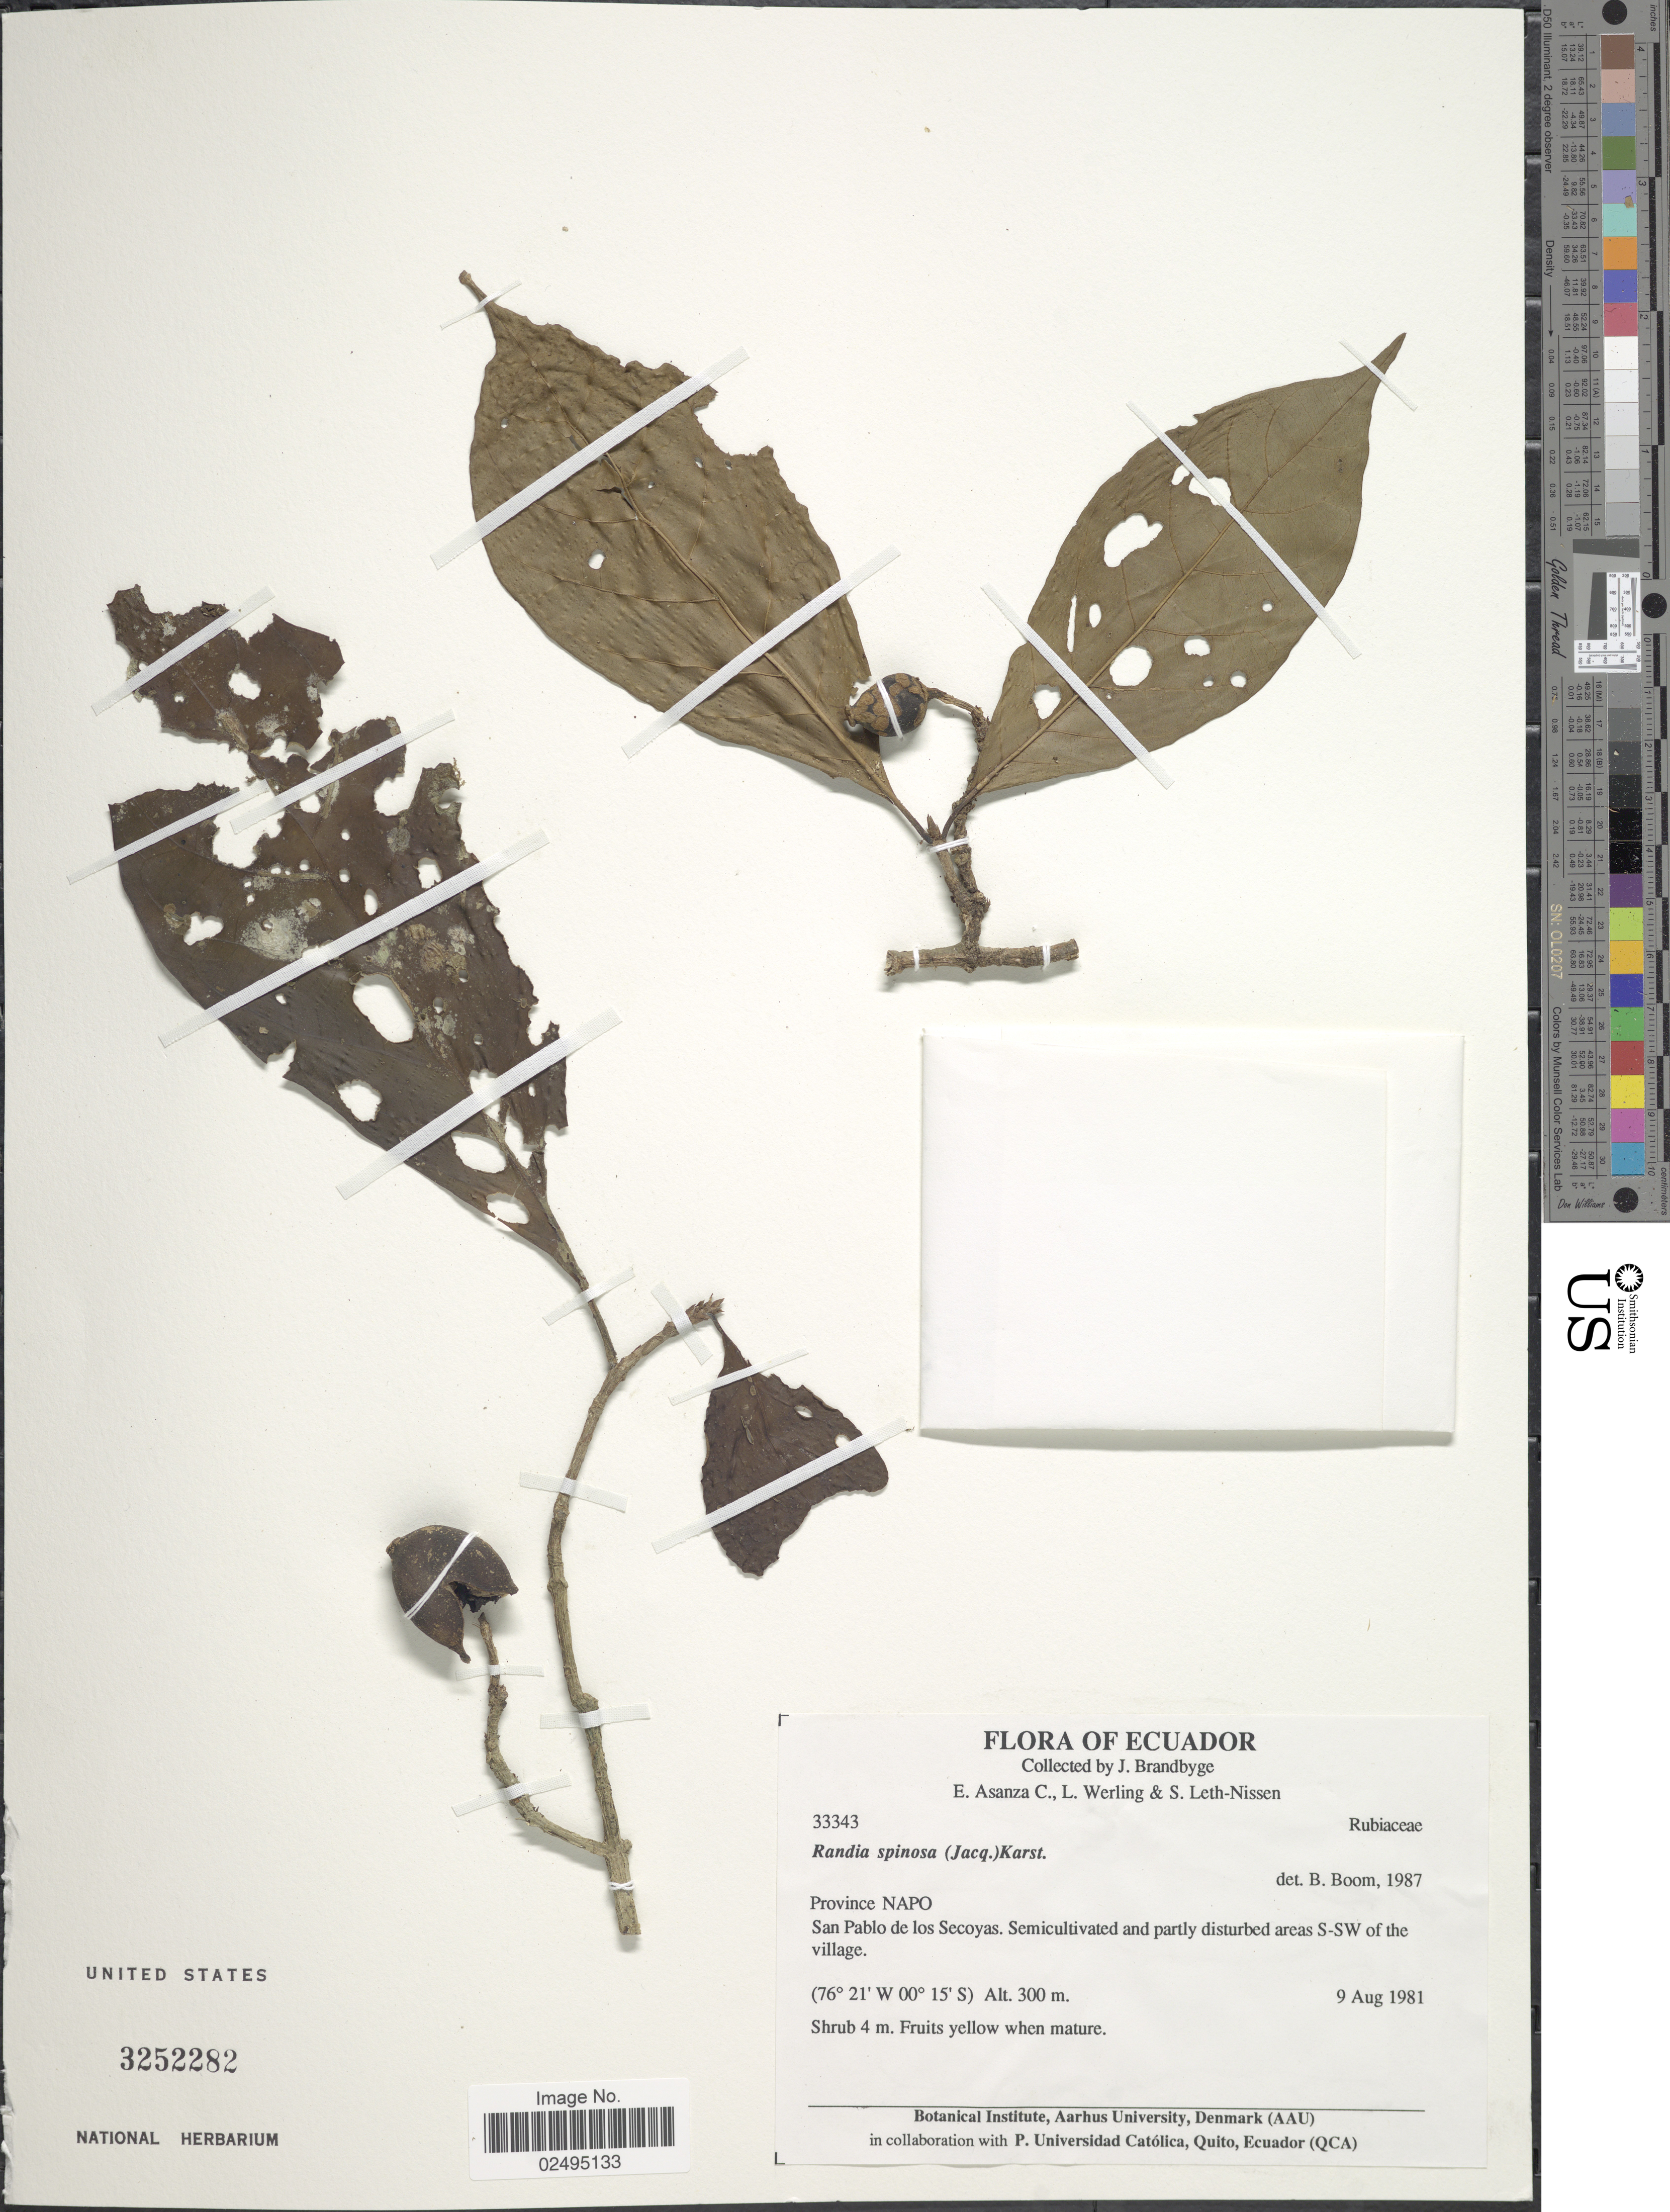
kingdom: Plantae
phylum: Tracheophyta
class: Magnoliopsida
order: Gentianales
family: Rubiaceae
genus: Randia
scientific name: Randia armata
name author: (Sw.) DC.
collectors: J. Brandbyge, E. Asanza C., L. Werling & S. Leth-Nissen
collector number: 33343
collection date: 1981-08-09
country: Ecuador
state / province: Napo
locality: San Pablo de los Secoyas. Semicultivated and partly disturbed areas S-SW of the village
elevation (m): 300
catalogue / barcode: US 3252282